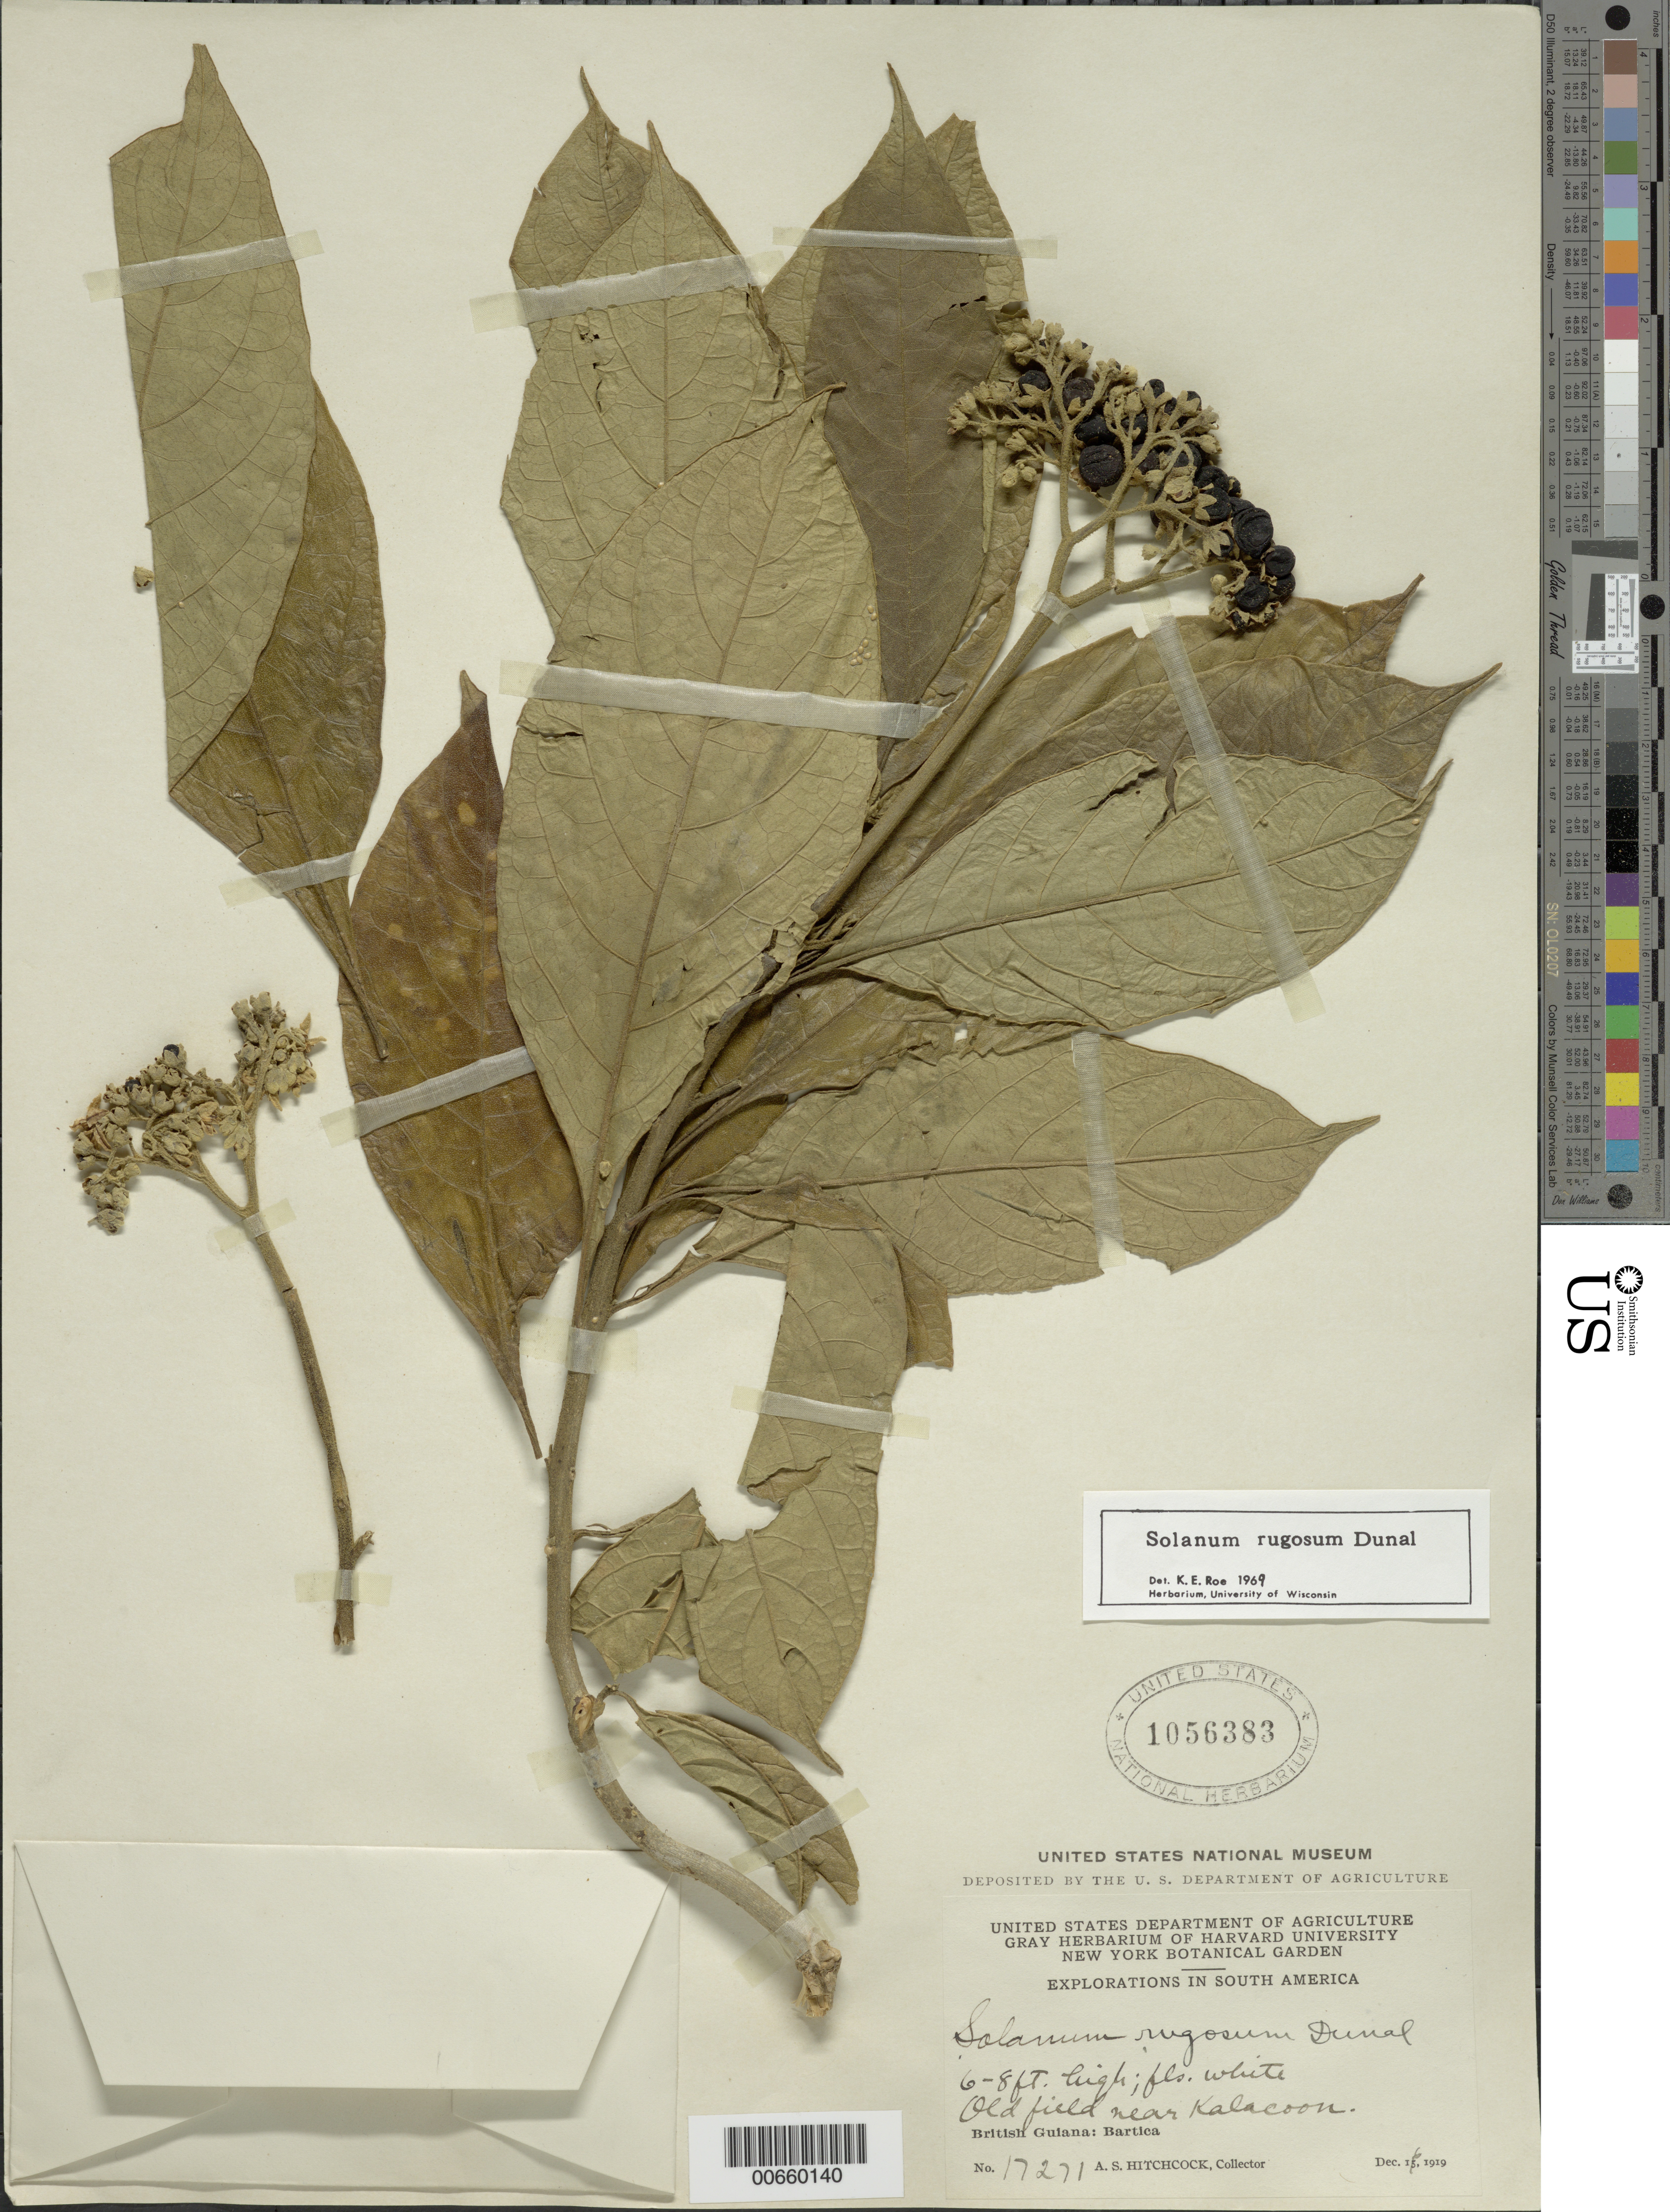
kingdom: Plantae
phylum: Tracheophyta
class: Magnoliopsida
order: Solanales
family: Solanaceae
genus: Solanum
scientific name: Solanum rugosum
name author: Dunal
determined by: Roe, K. E.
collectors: A. S. Hitchcock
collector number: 17271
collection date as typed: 12 Dec 1919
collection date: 1919-12-12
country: Guyana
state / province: Cuyuni-Mazaruni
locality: Bartica, near Kalacoon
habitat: Old field.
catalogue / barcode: US 1056383